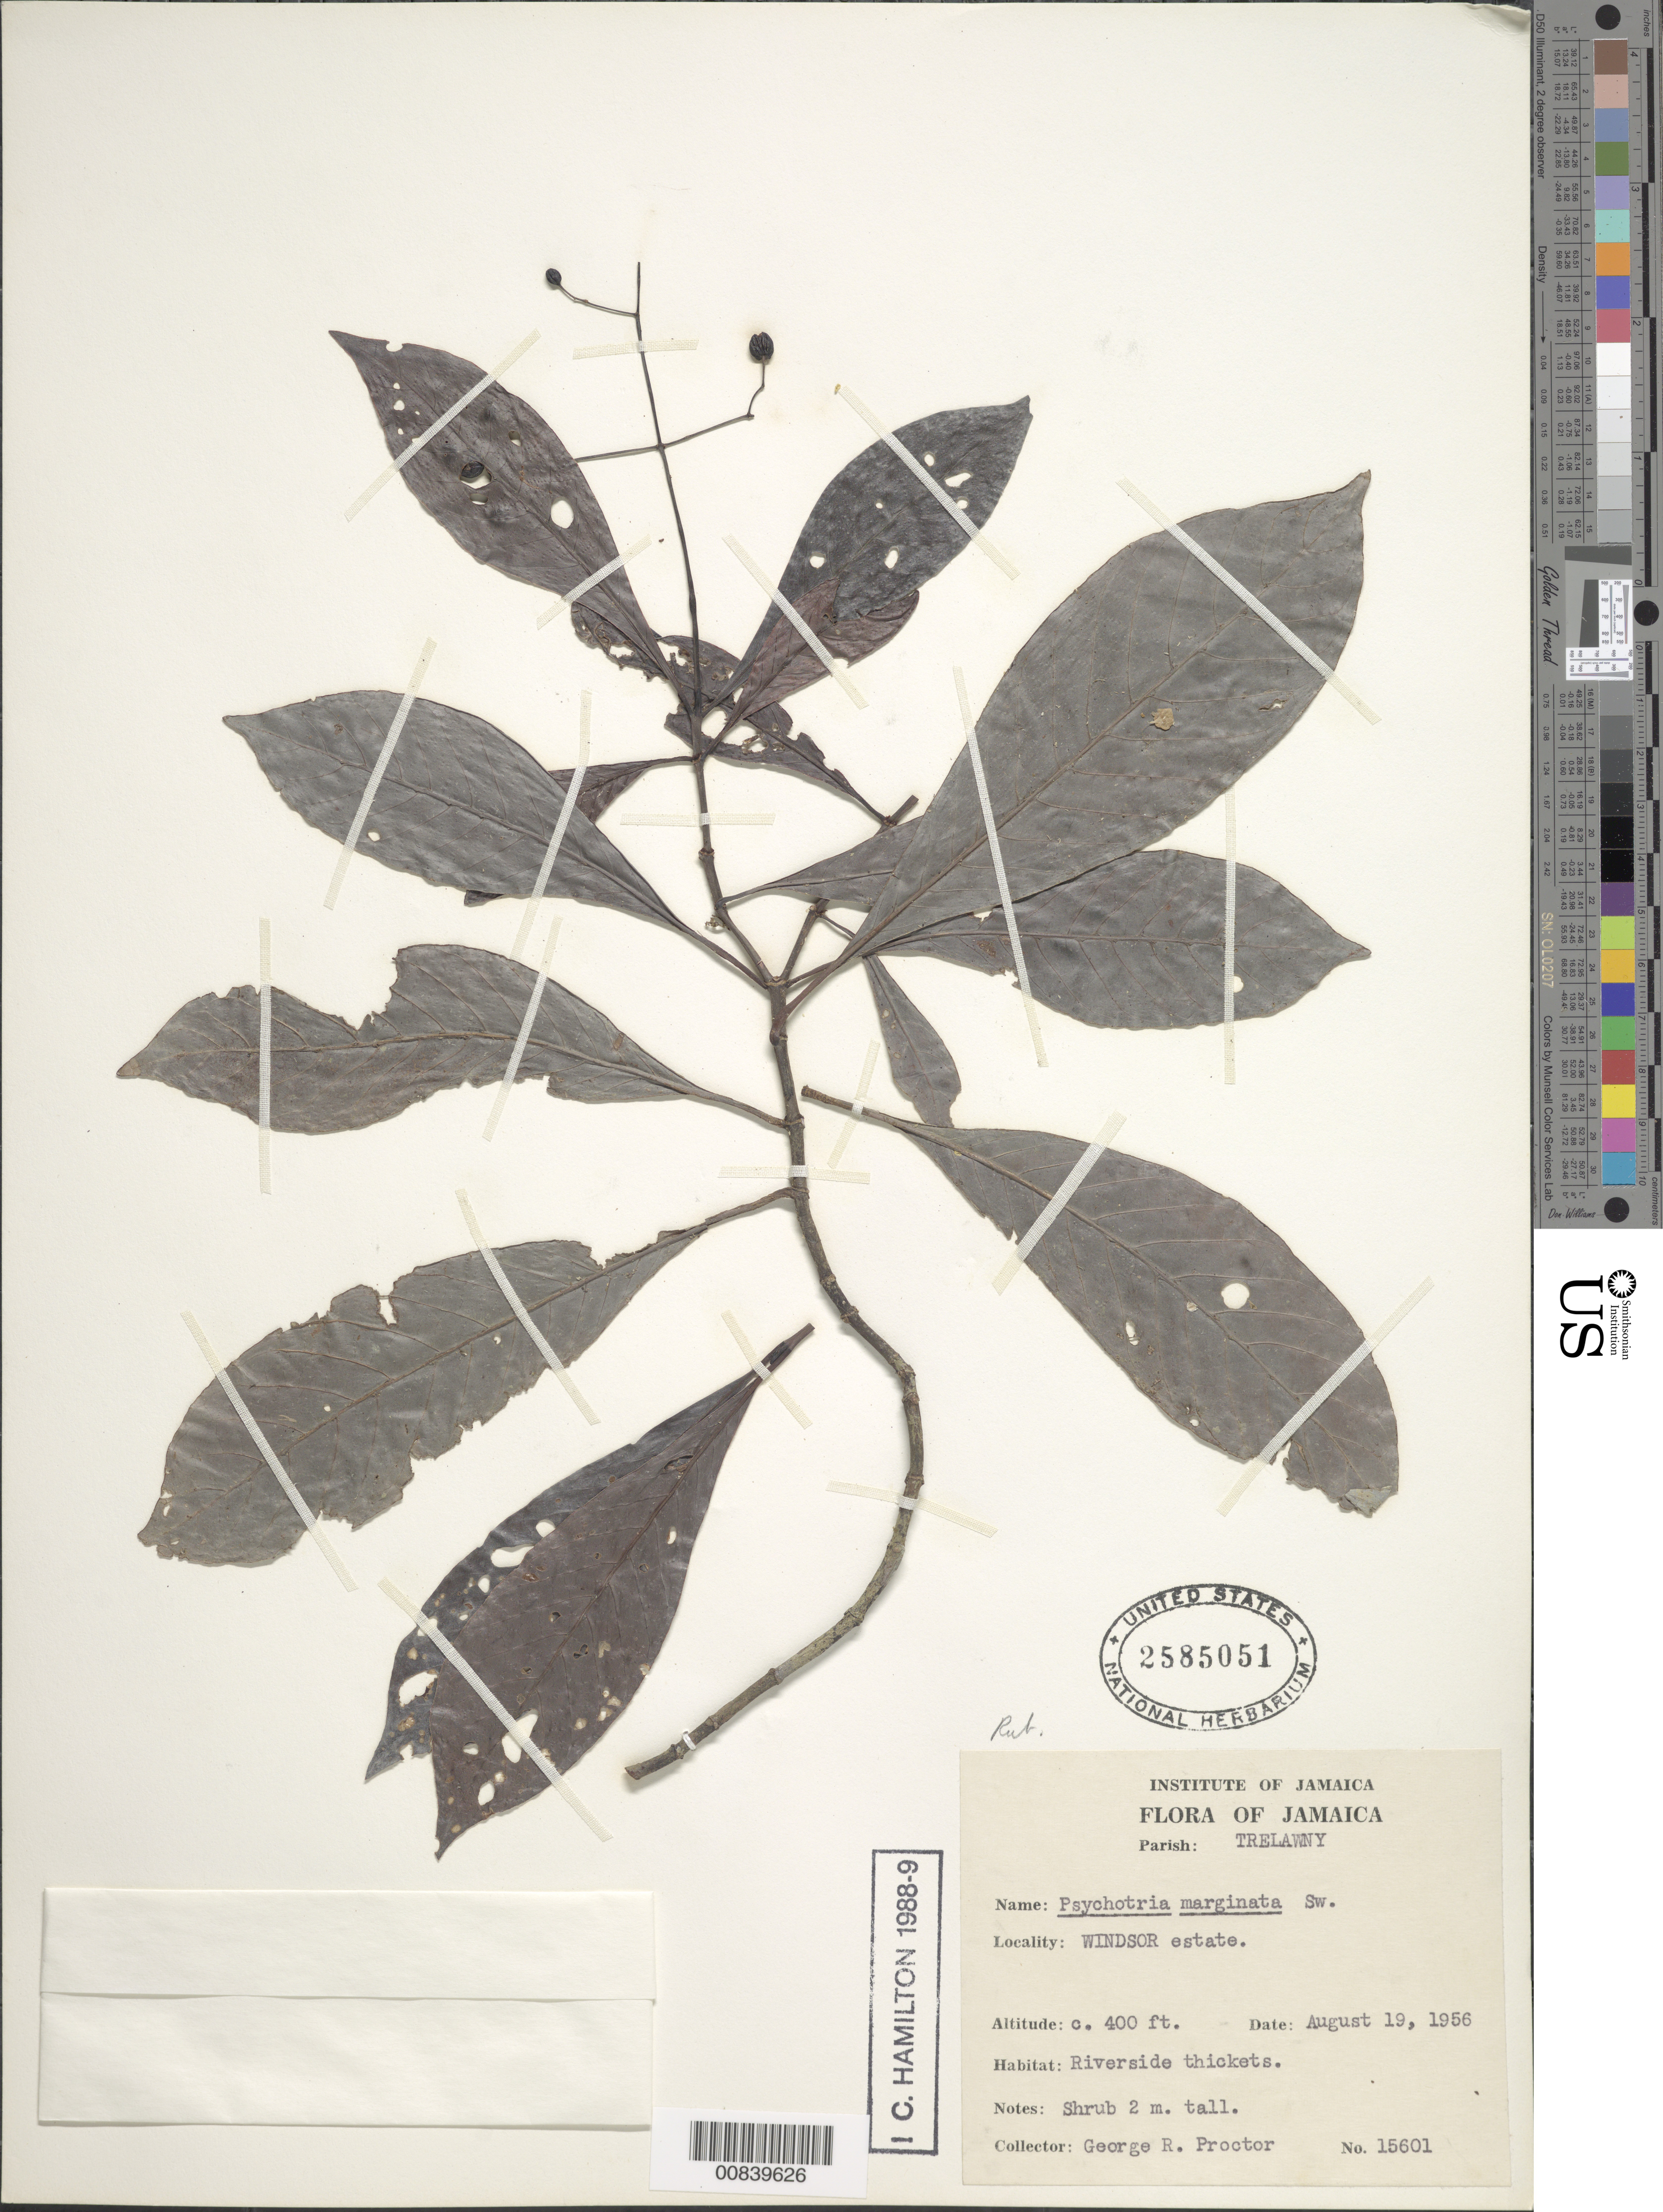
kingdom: Plantae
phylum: Tracheophyta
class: Magnoliopsida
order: Gentianales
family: Rubiaceae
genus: Margaritopsis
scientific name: Margaritopsis microdon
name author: (DC.) C.M. Taylor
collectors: G. R. Proctor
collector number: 15601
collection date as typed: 10 Aug 1956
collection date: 1956-08-10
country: Jamaica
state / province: Trelawny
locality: Windsor estate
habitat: Riverside thickets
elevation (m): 122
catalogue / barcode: US 2585051